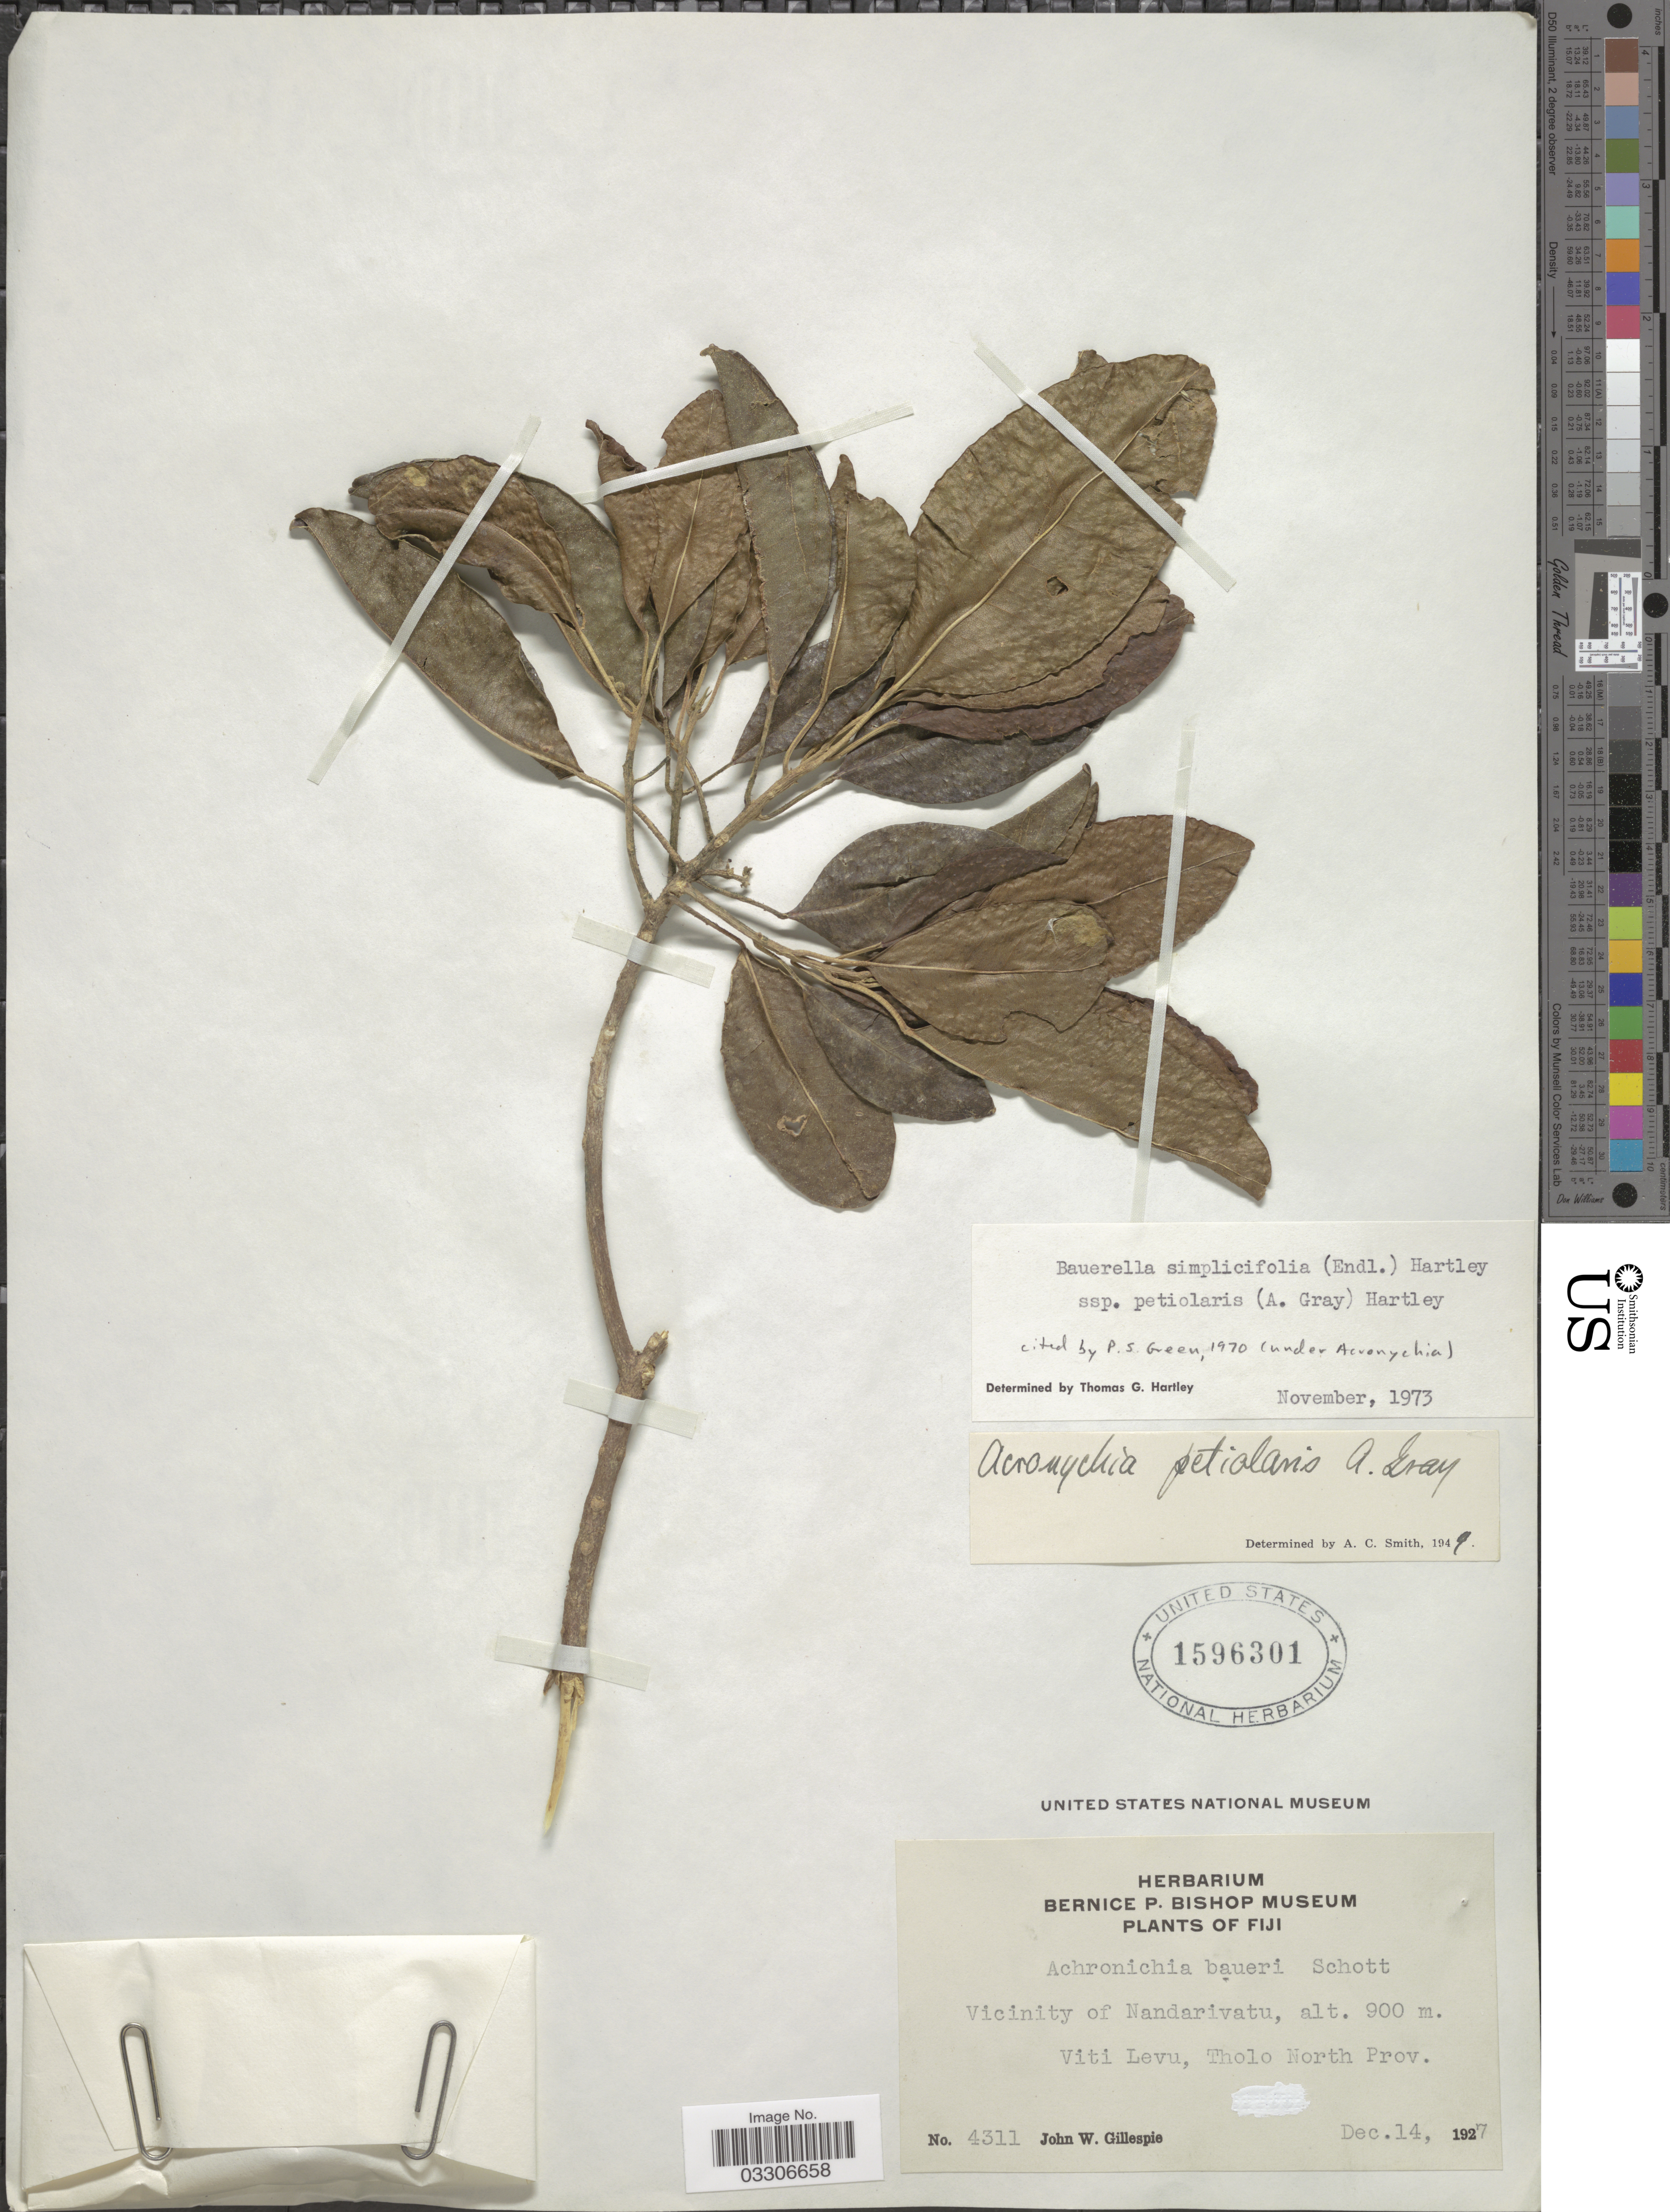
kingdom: Plantae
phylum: Tracheophyta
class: Magnoliopsida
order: Sapindales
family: Rutaceae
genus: Sarcomelicope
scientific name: Sarcomelicope petiolaris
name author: (A. Gray) A.C. Sm.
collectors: J. W. Gillespie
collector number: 4311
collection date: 1927-12-14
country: Fiji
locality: Vicinity of Nandarivatu. Viti Levu, Tholo North Prov.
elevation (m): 900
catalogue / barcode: US 1596301